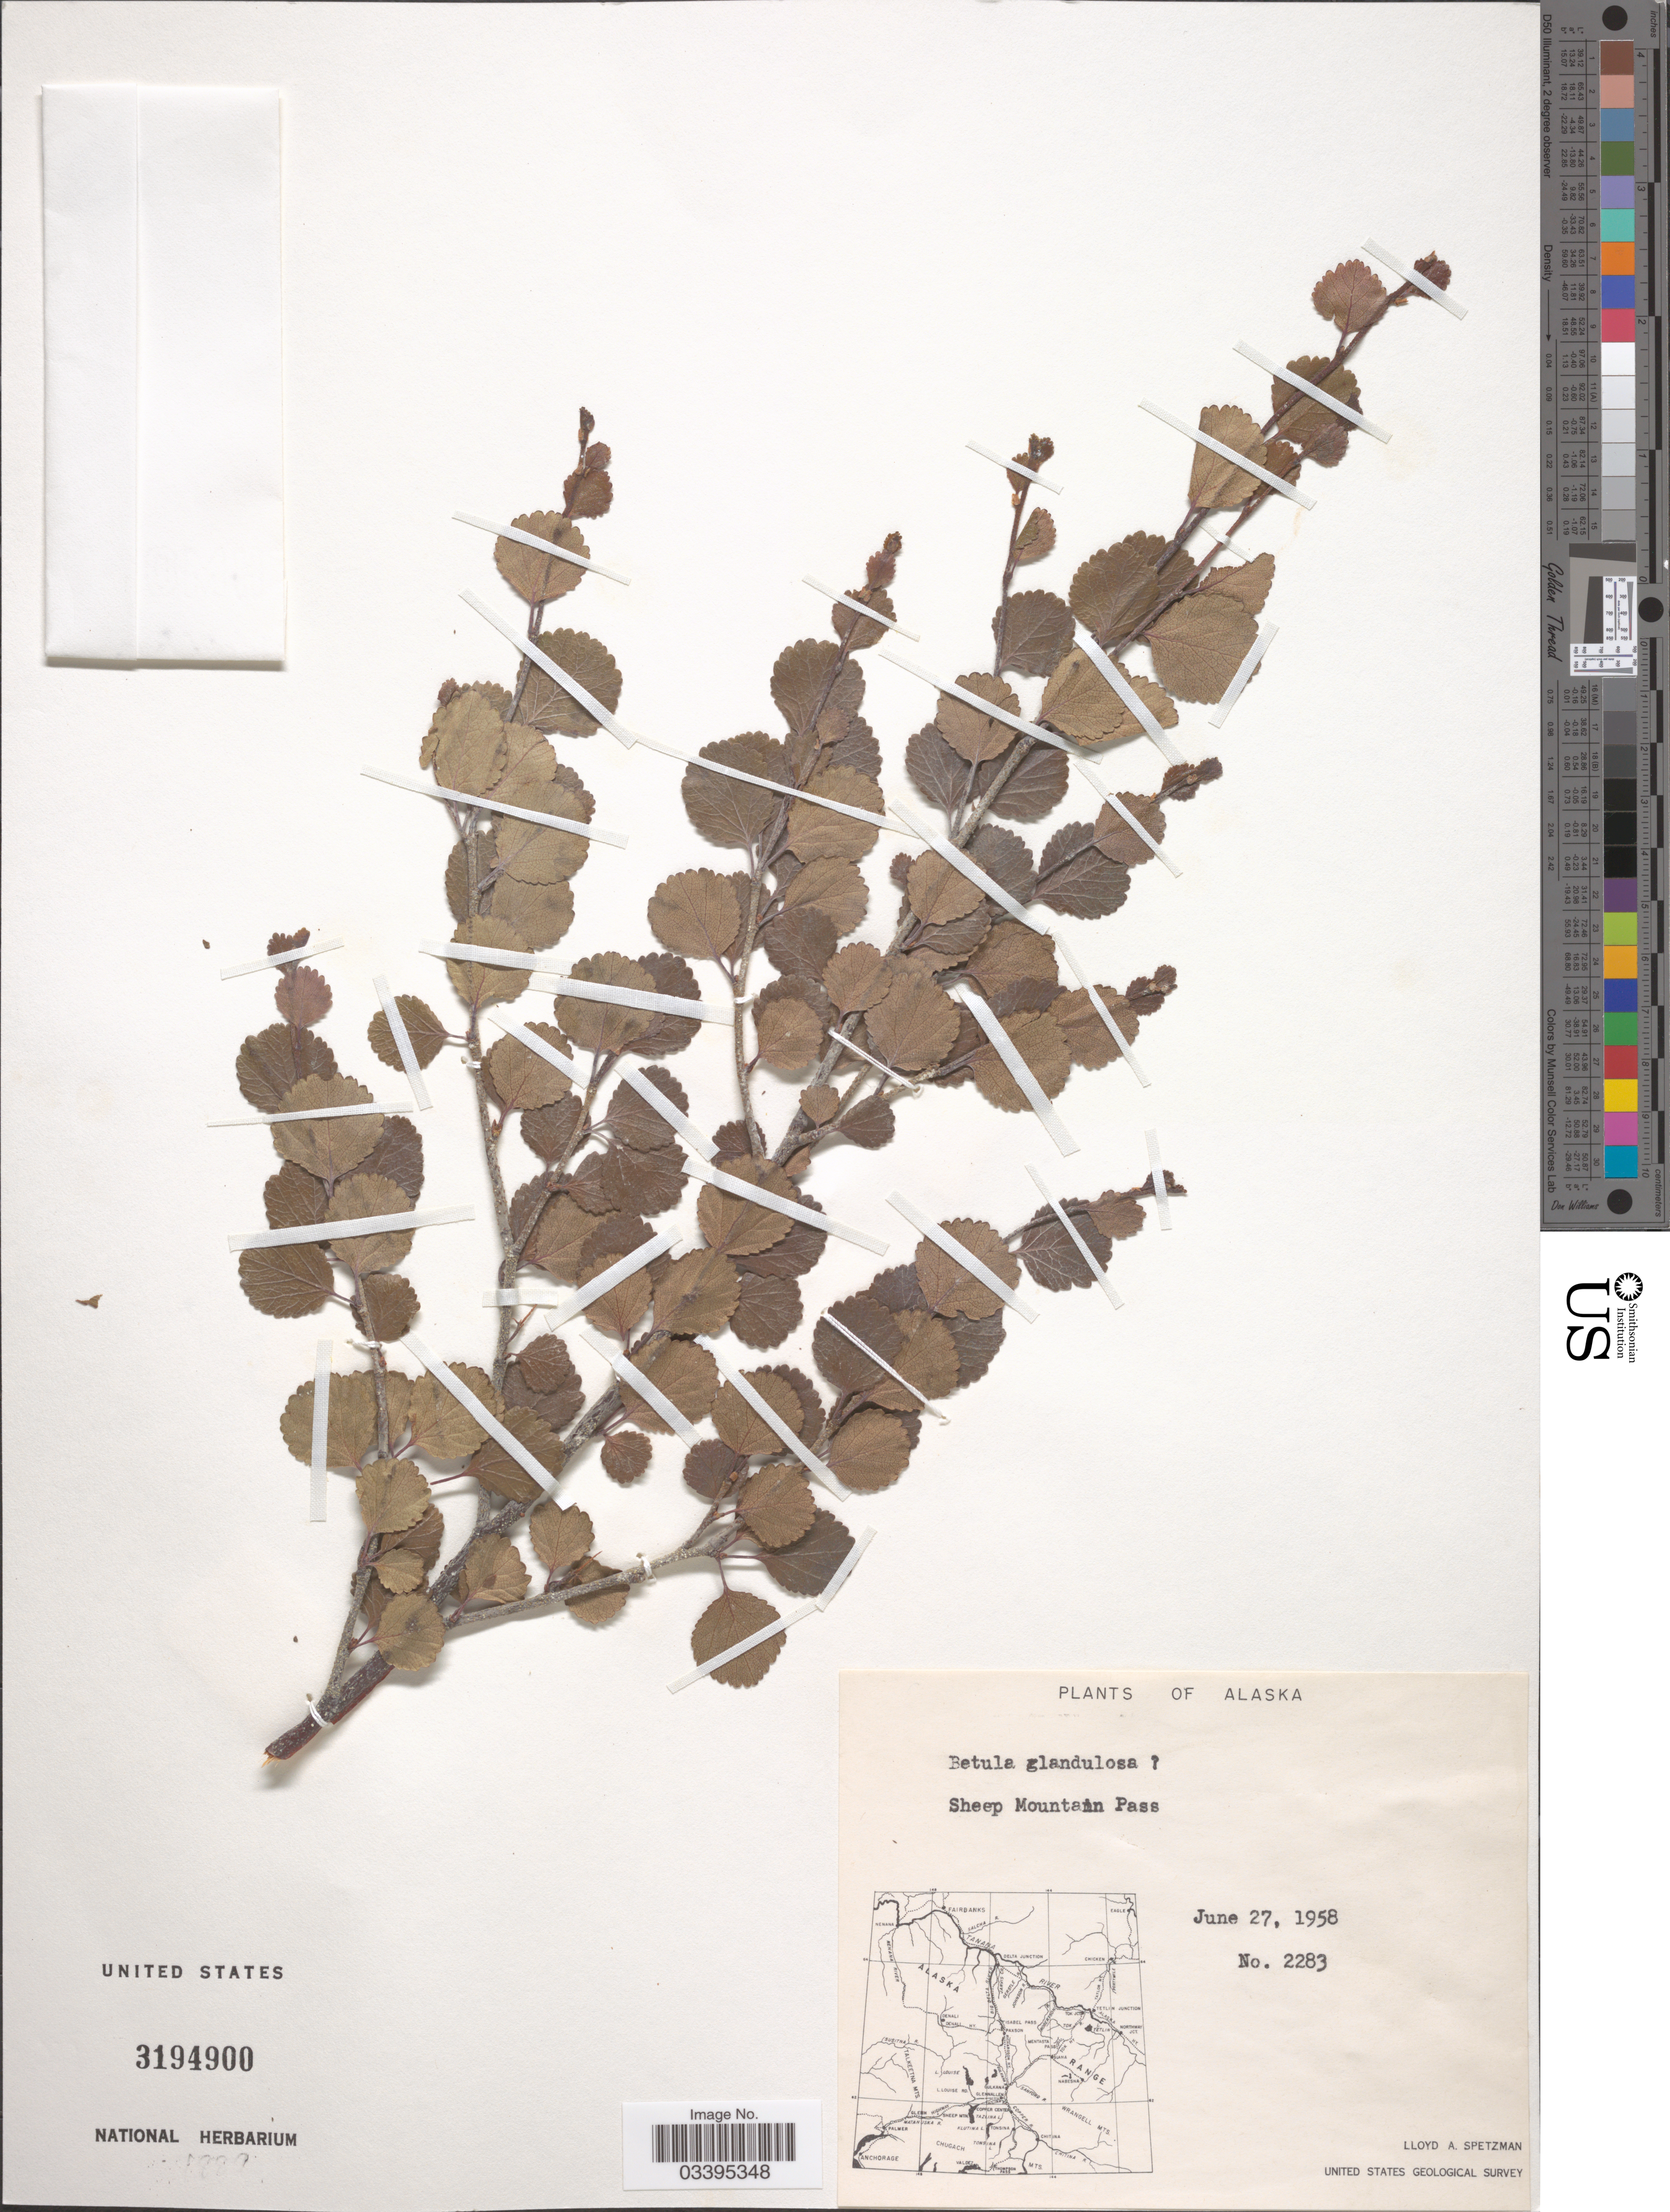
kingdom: Plantae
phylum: Tracheophyta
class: Magnoliopsida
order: Fagales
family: Betulaceae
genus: Betula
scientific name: Betula glandulosa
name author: Michx.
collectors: L. Spetzman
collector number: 2283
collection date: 1958-06-27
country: United States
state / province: Alaska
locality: Sheep Mountain Pass.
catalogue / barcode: US 3194900